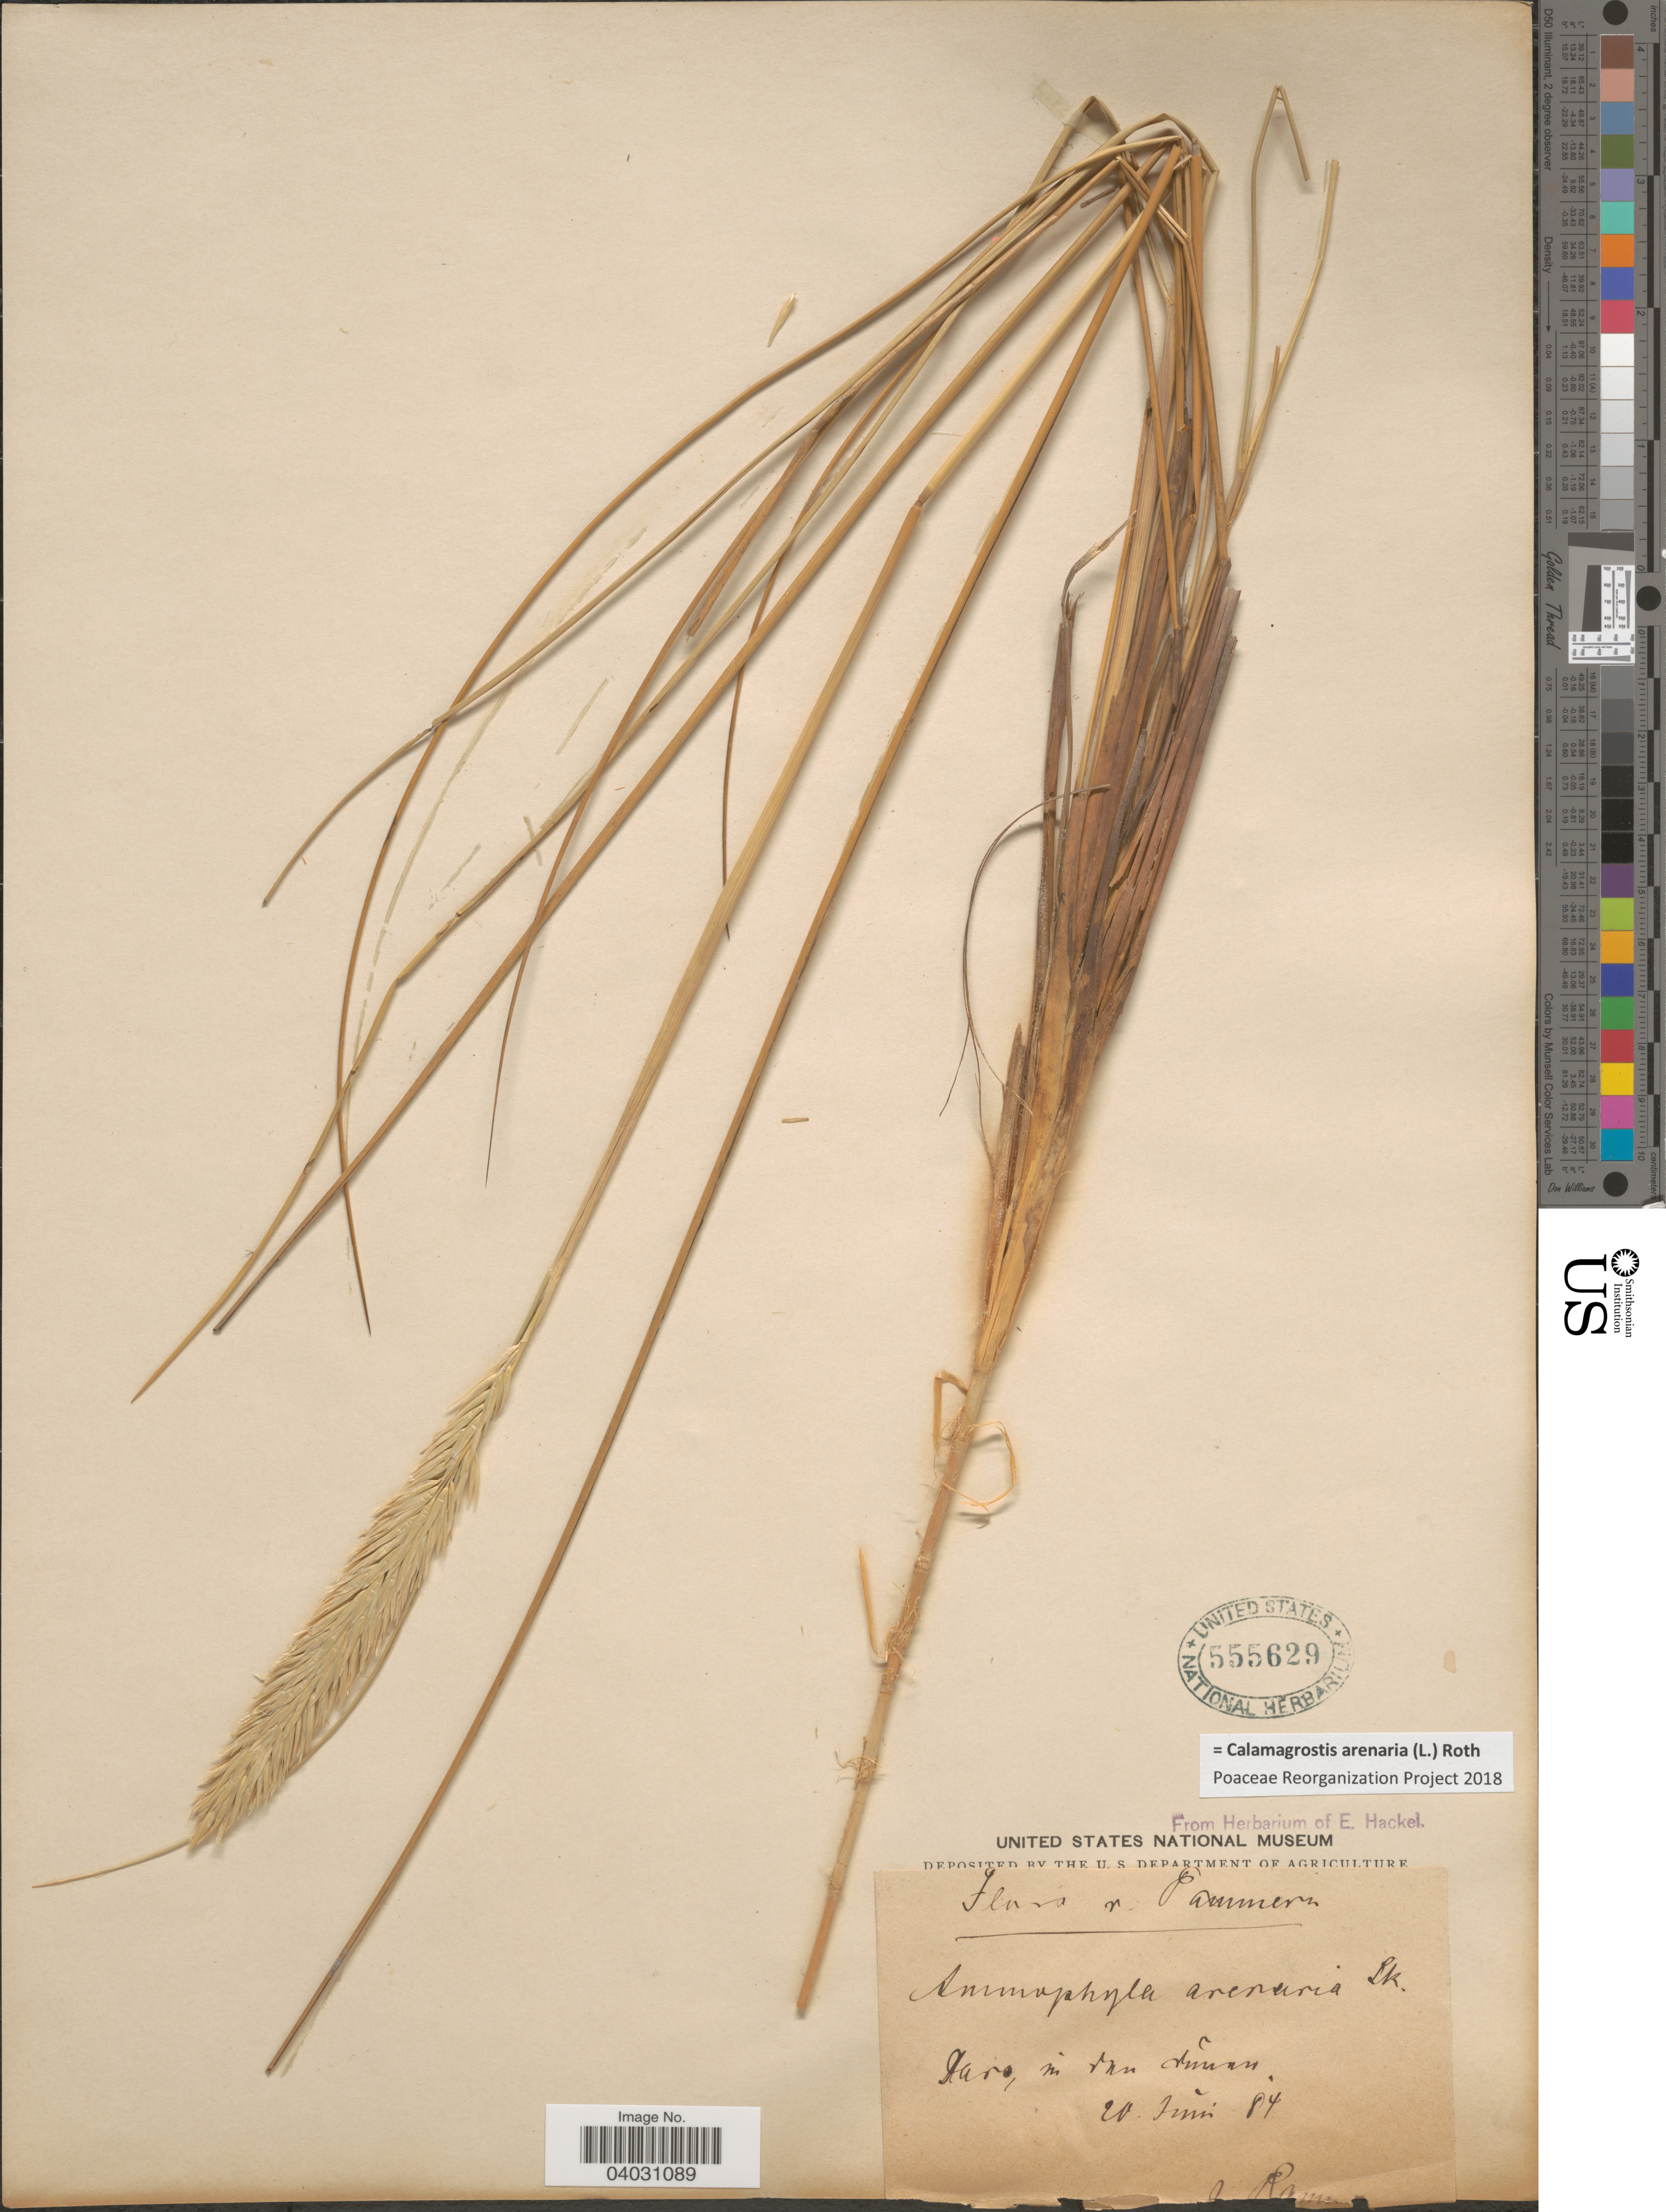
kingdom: Plantae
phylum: Tracheophyta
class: Liliopsida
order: Poales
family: Poaceae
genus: Calamagrostis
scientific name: Calamagrostis arenaria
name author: (L.) Roth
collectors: Ramm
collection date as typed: Transcribed d/m/y: 20/6/84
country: Italy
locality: Pammera. Dars, in San Junan. [interpreted]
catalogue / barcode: US 555629